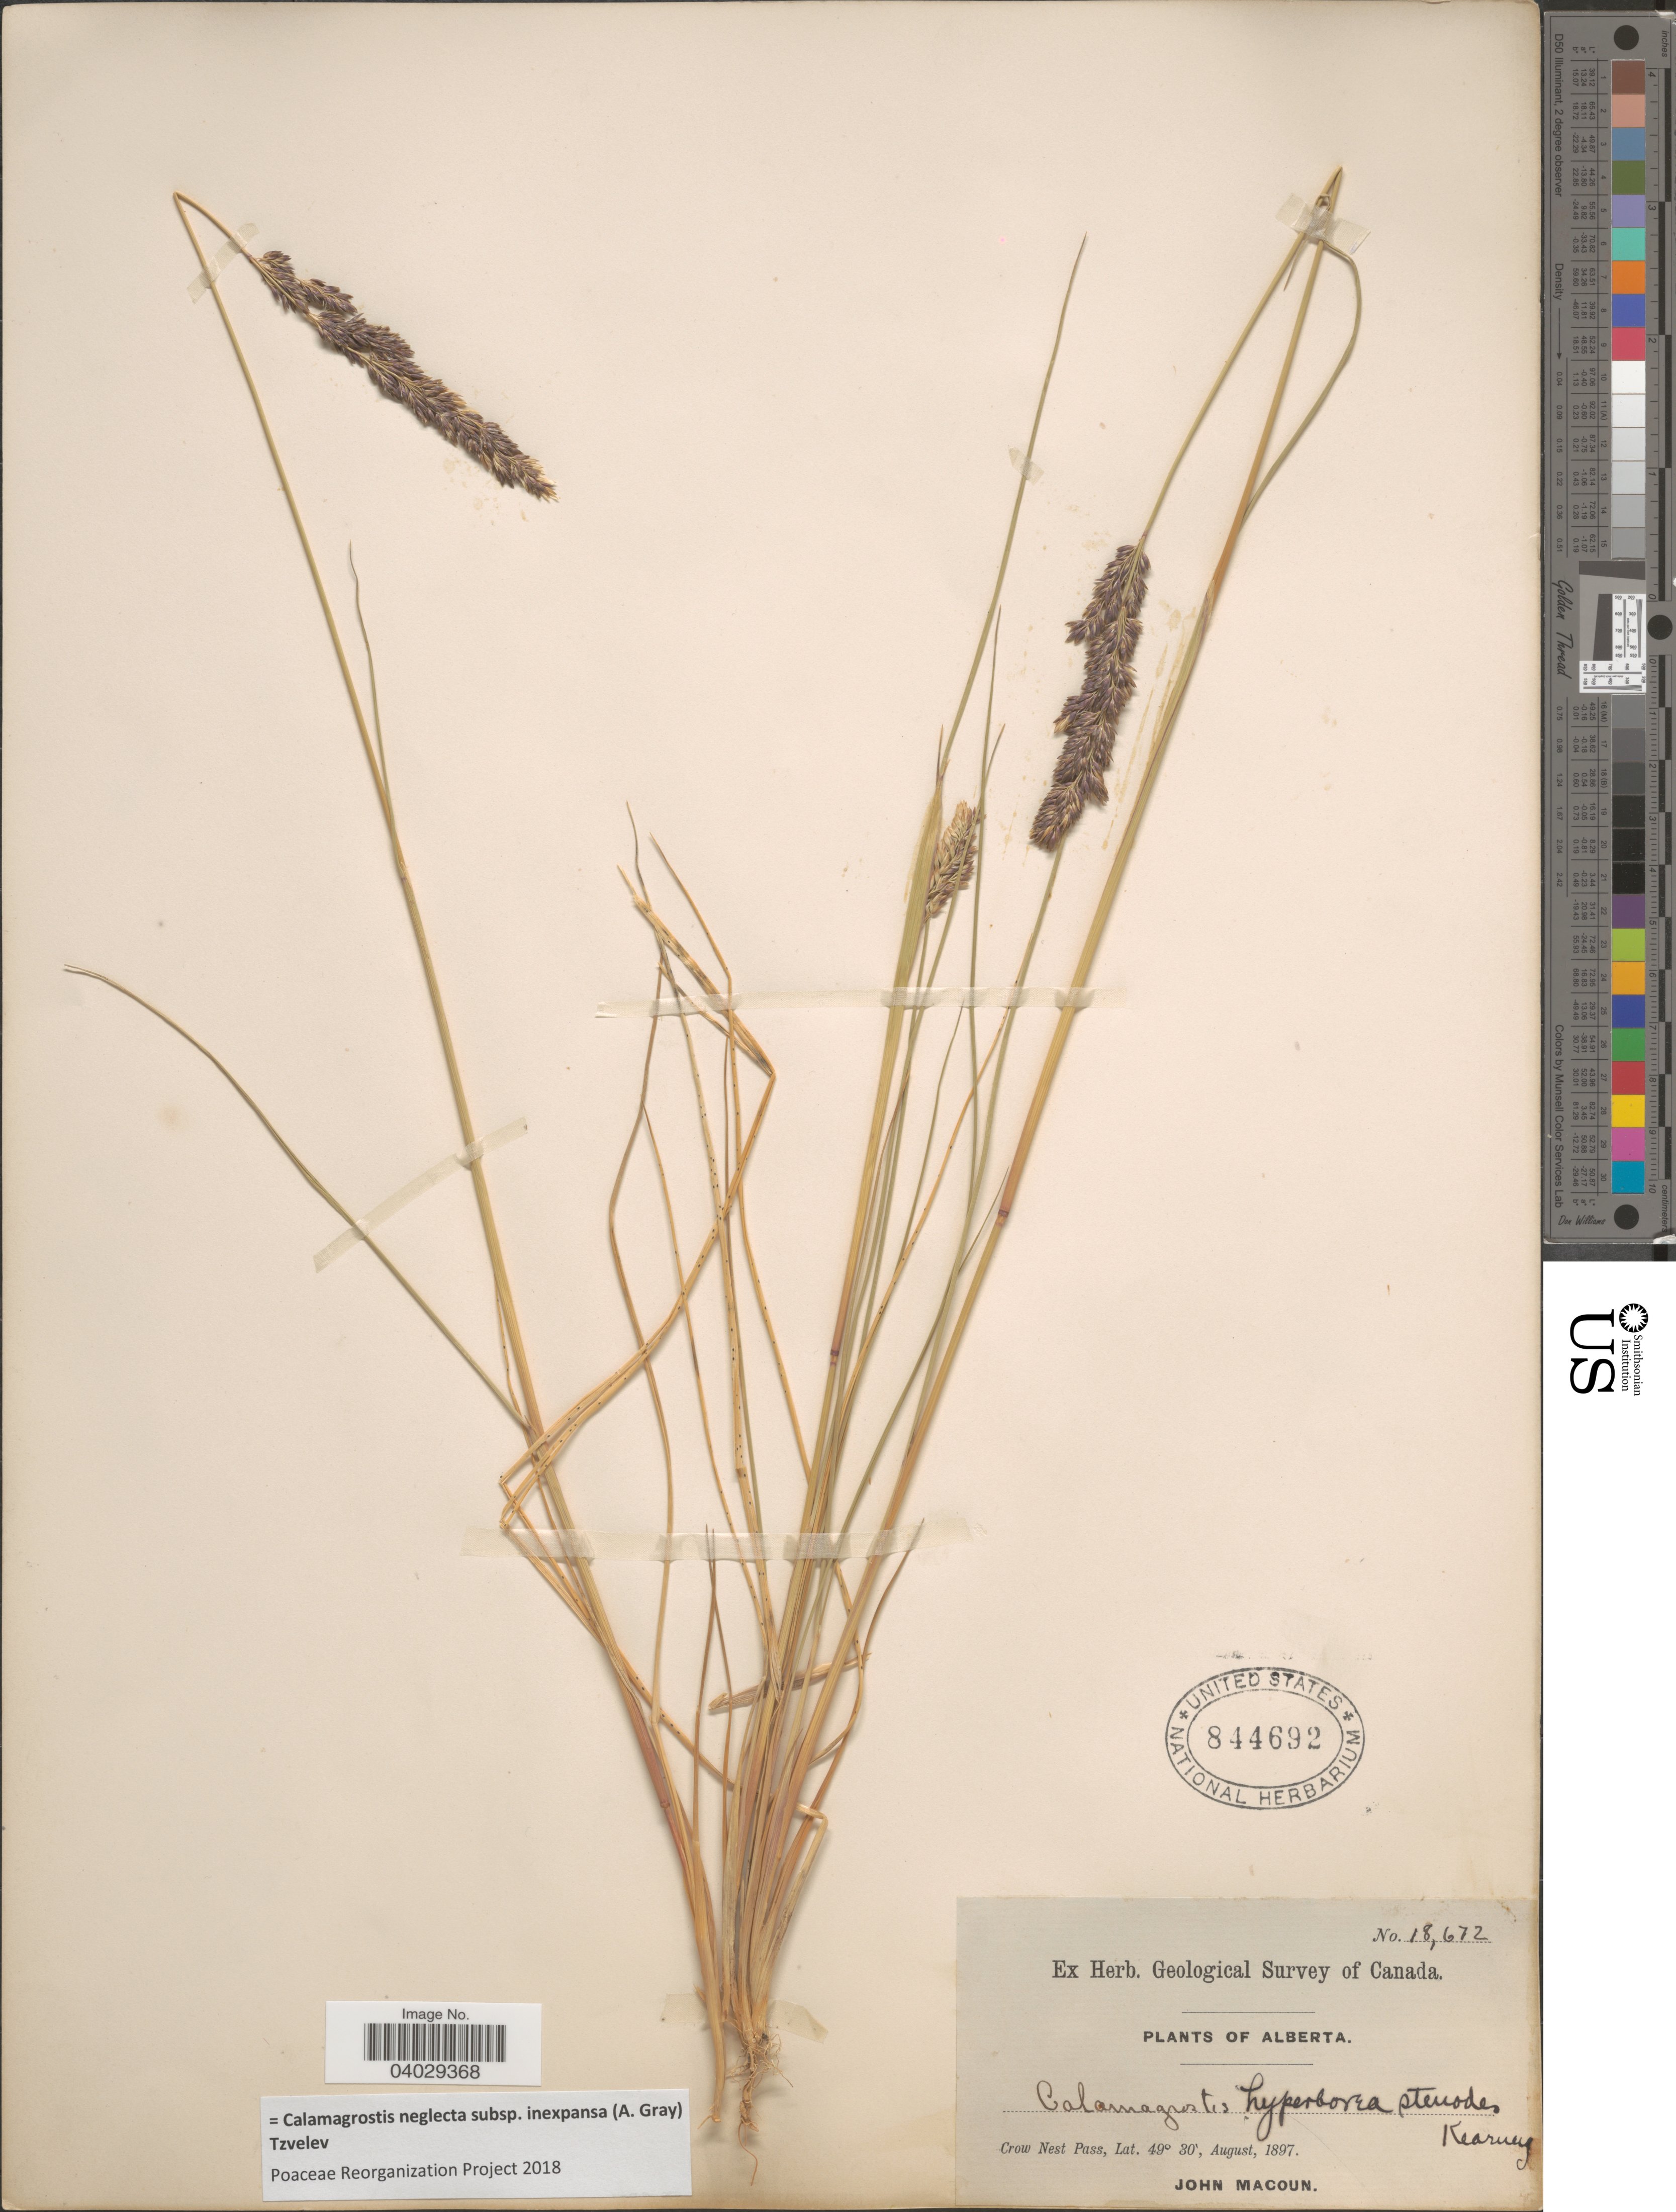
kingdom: Plantae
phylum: Tracheophyta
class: Liliopsida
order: Poales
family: Poaceae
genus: Calamagrostis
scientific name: Calamagrostis neglecta subsp. inexpansa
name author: (A. Gray) Tzvelev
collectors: J. Macoun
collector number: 18672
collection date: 1897-08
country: Canada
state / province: Alberta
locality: Crow Nest Pass.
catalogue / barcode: US 844692